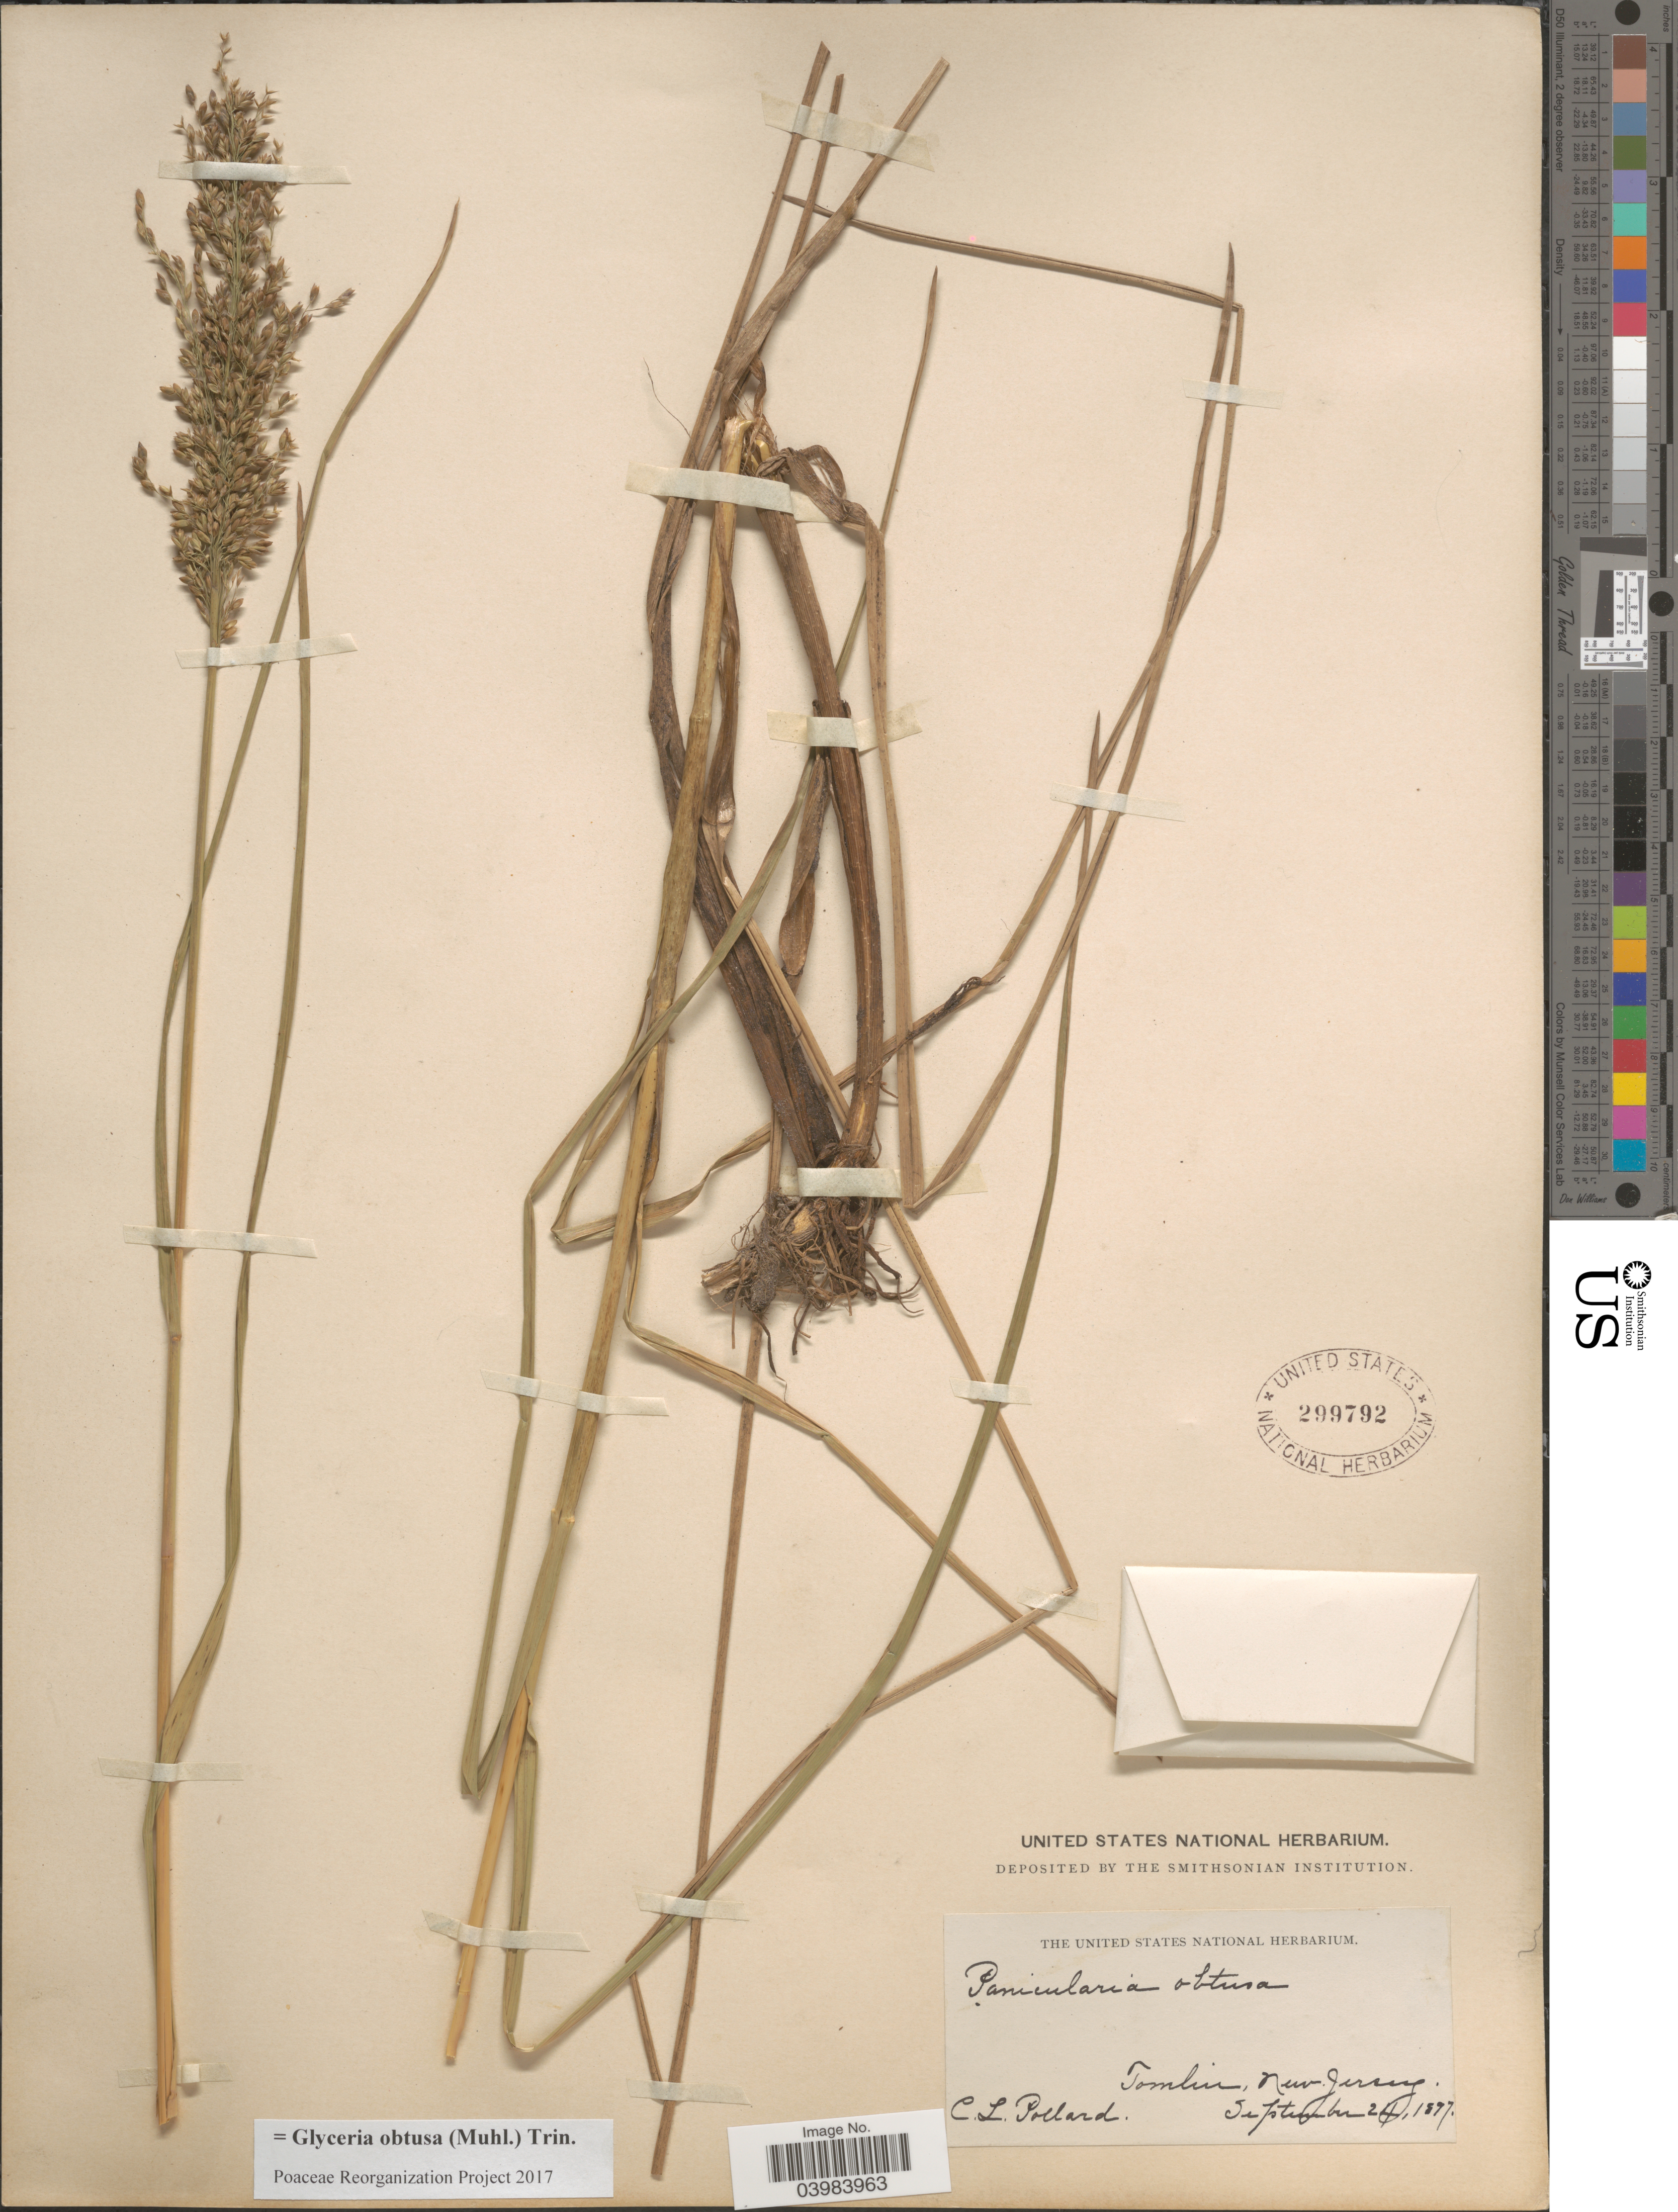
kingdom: Plantae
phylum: Tracheophyta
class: Liliopsida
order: Poales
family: Poaceae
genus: Glyceria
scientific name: Glyceria obtusa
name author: (Muhl.) Trin.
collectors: C. L. Pollard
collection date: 1877-09-24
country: United States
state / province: New Jersey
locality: Tomlin.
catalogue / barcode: US 299792